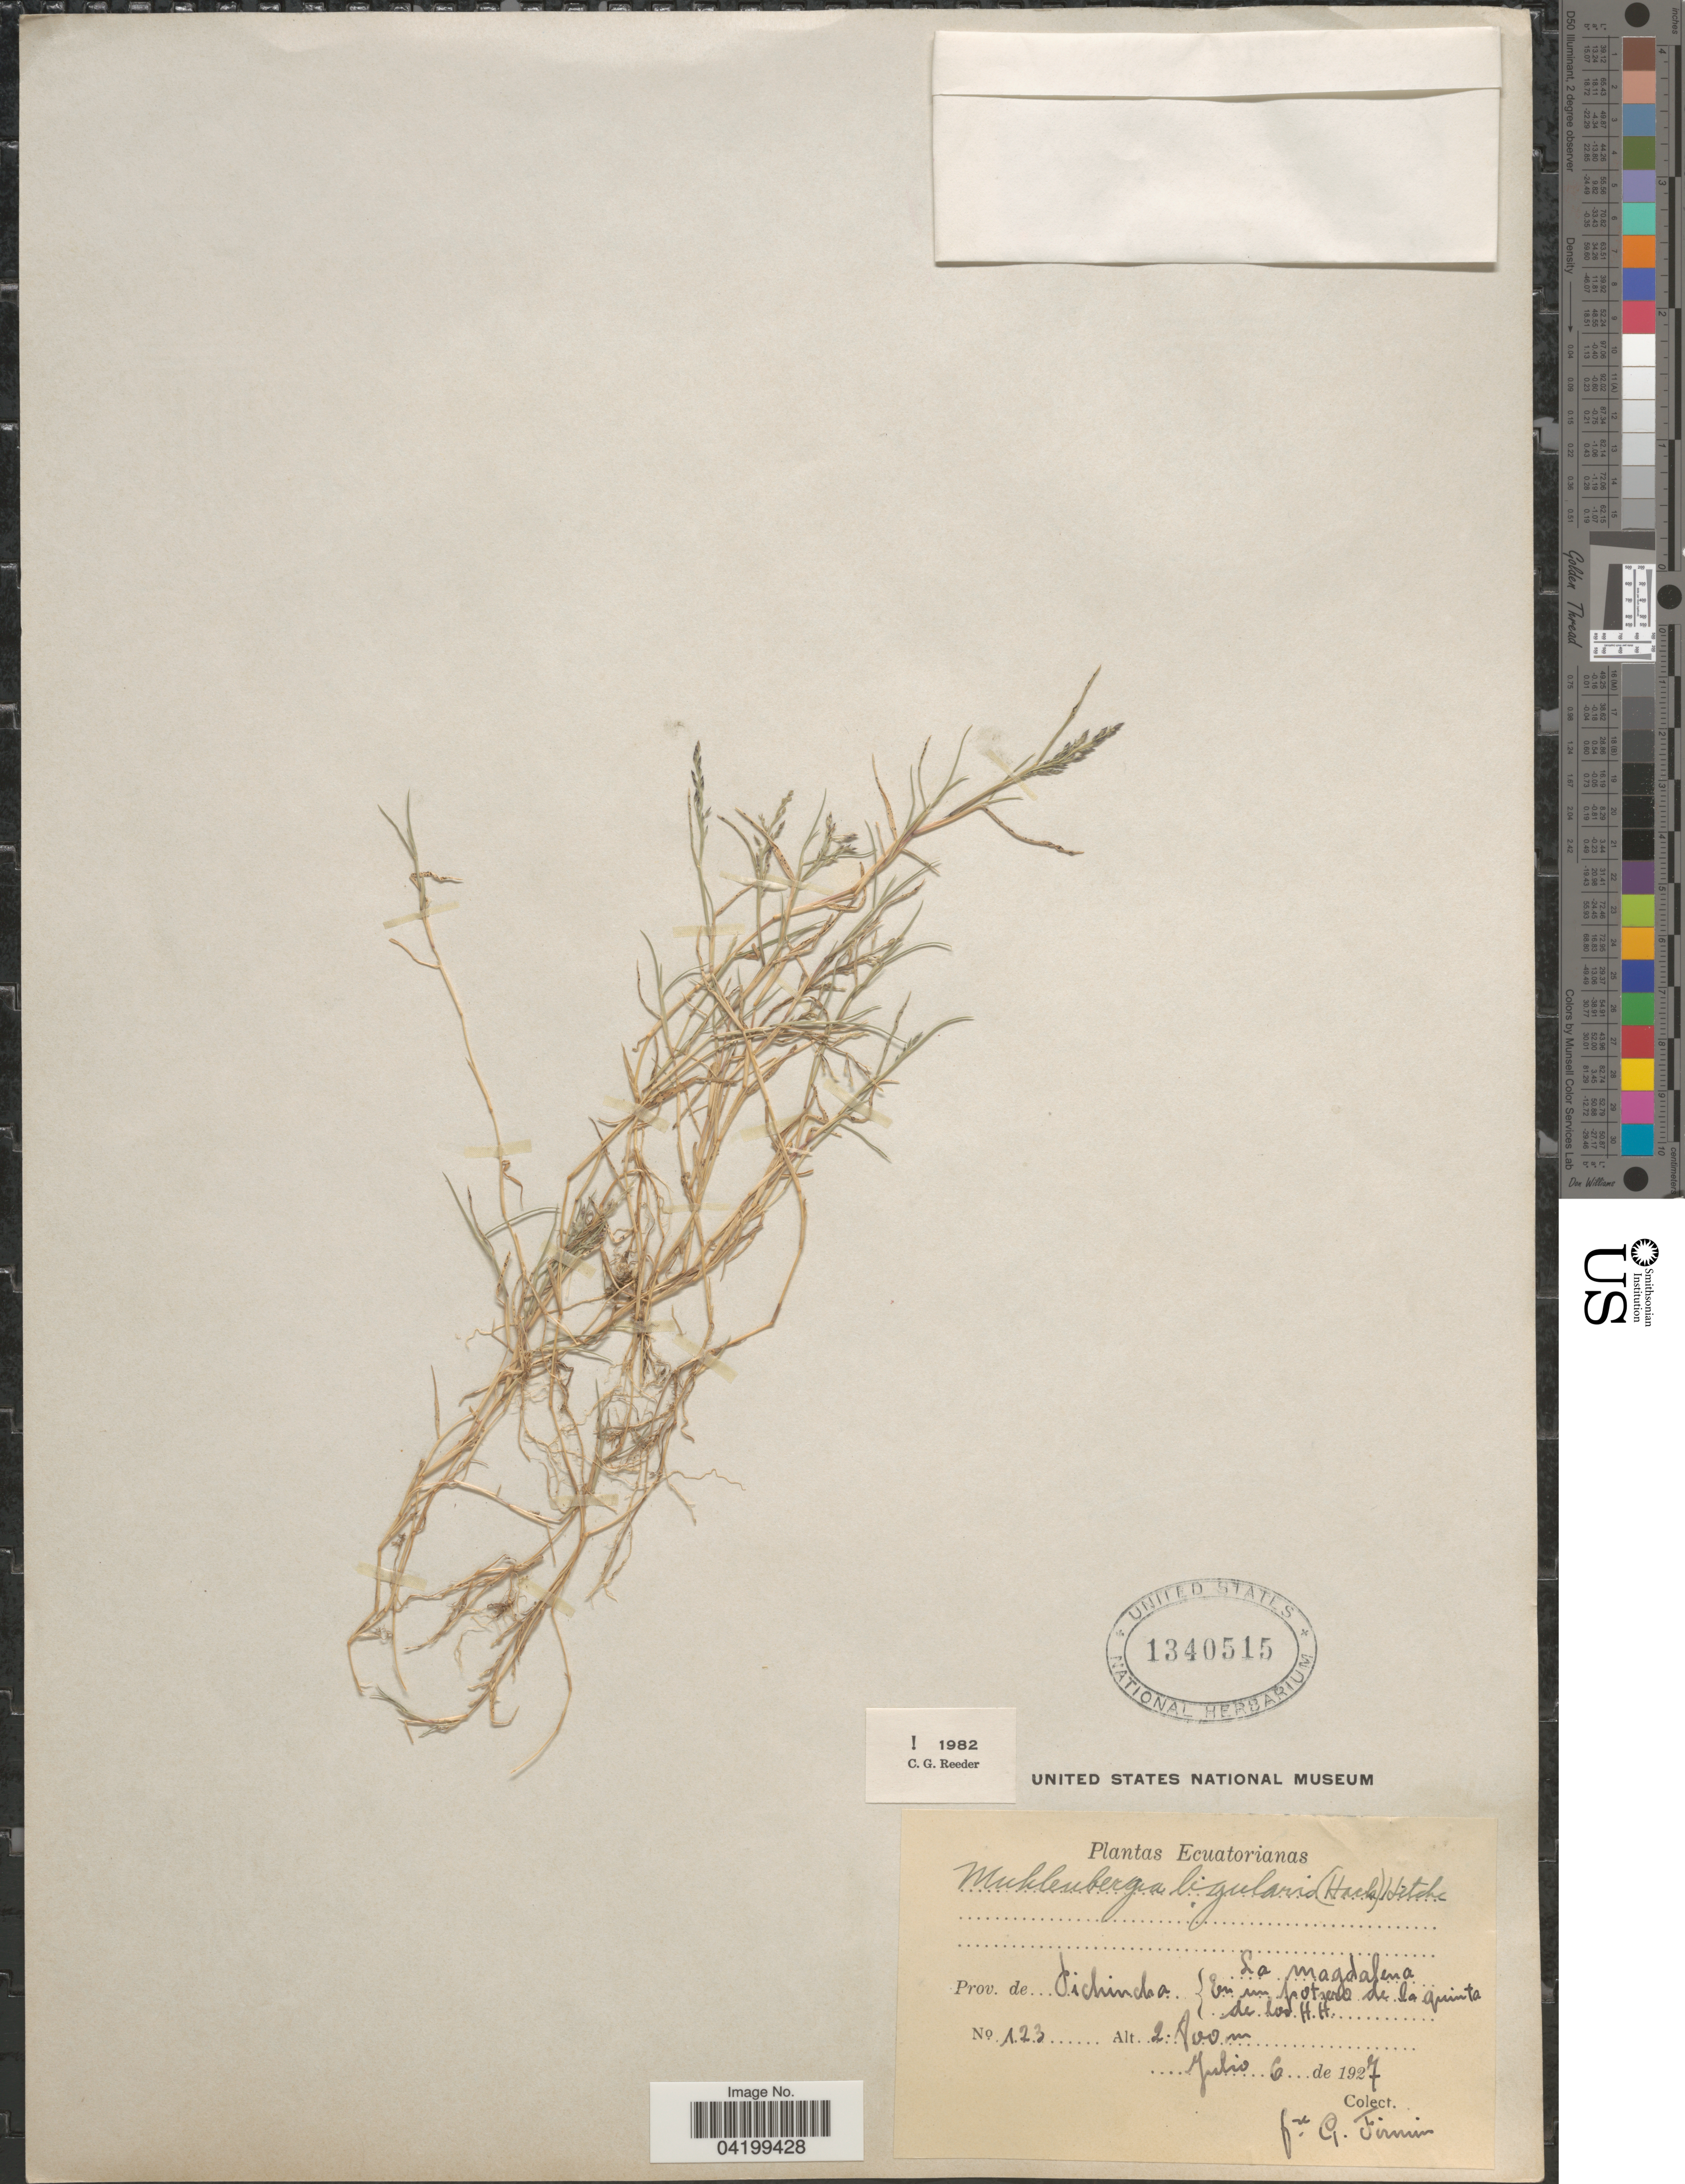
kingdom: Plantae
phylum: Tracheophyta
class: Liliopsida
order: Poales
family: Poaceae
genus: Muhlenbergia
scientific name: Muhlenbergia ligularis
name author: (Hack.) Hitchc.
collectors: F. Firmin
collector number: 123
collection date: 1927-07-06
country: Ecuador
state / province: Pichincha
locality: La Magdalena. En un potrero de la quinta de los H.H.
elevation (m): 2800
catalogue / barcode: US 1340515